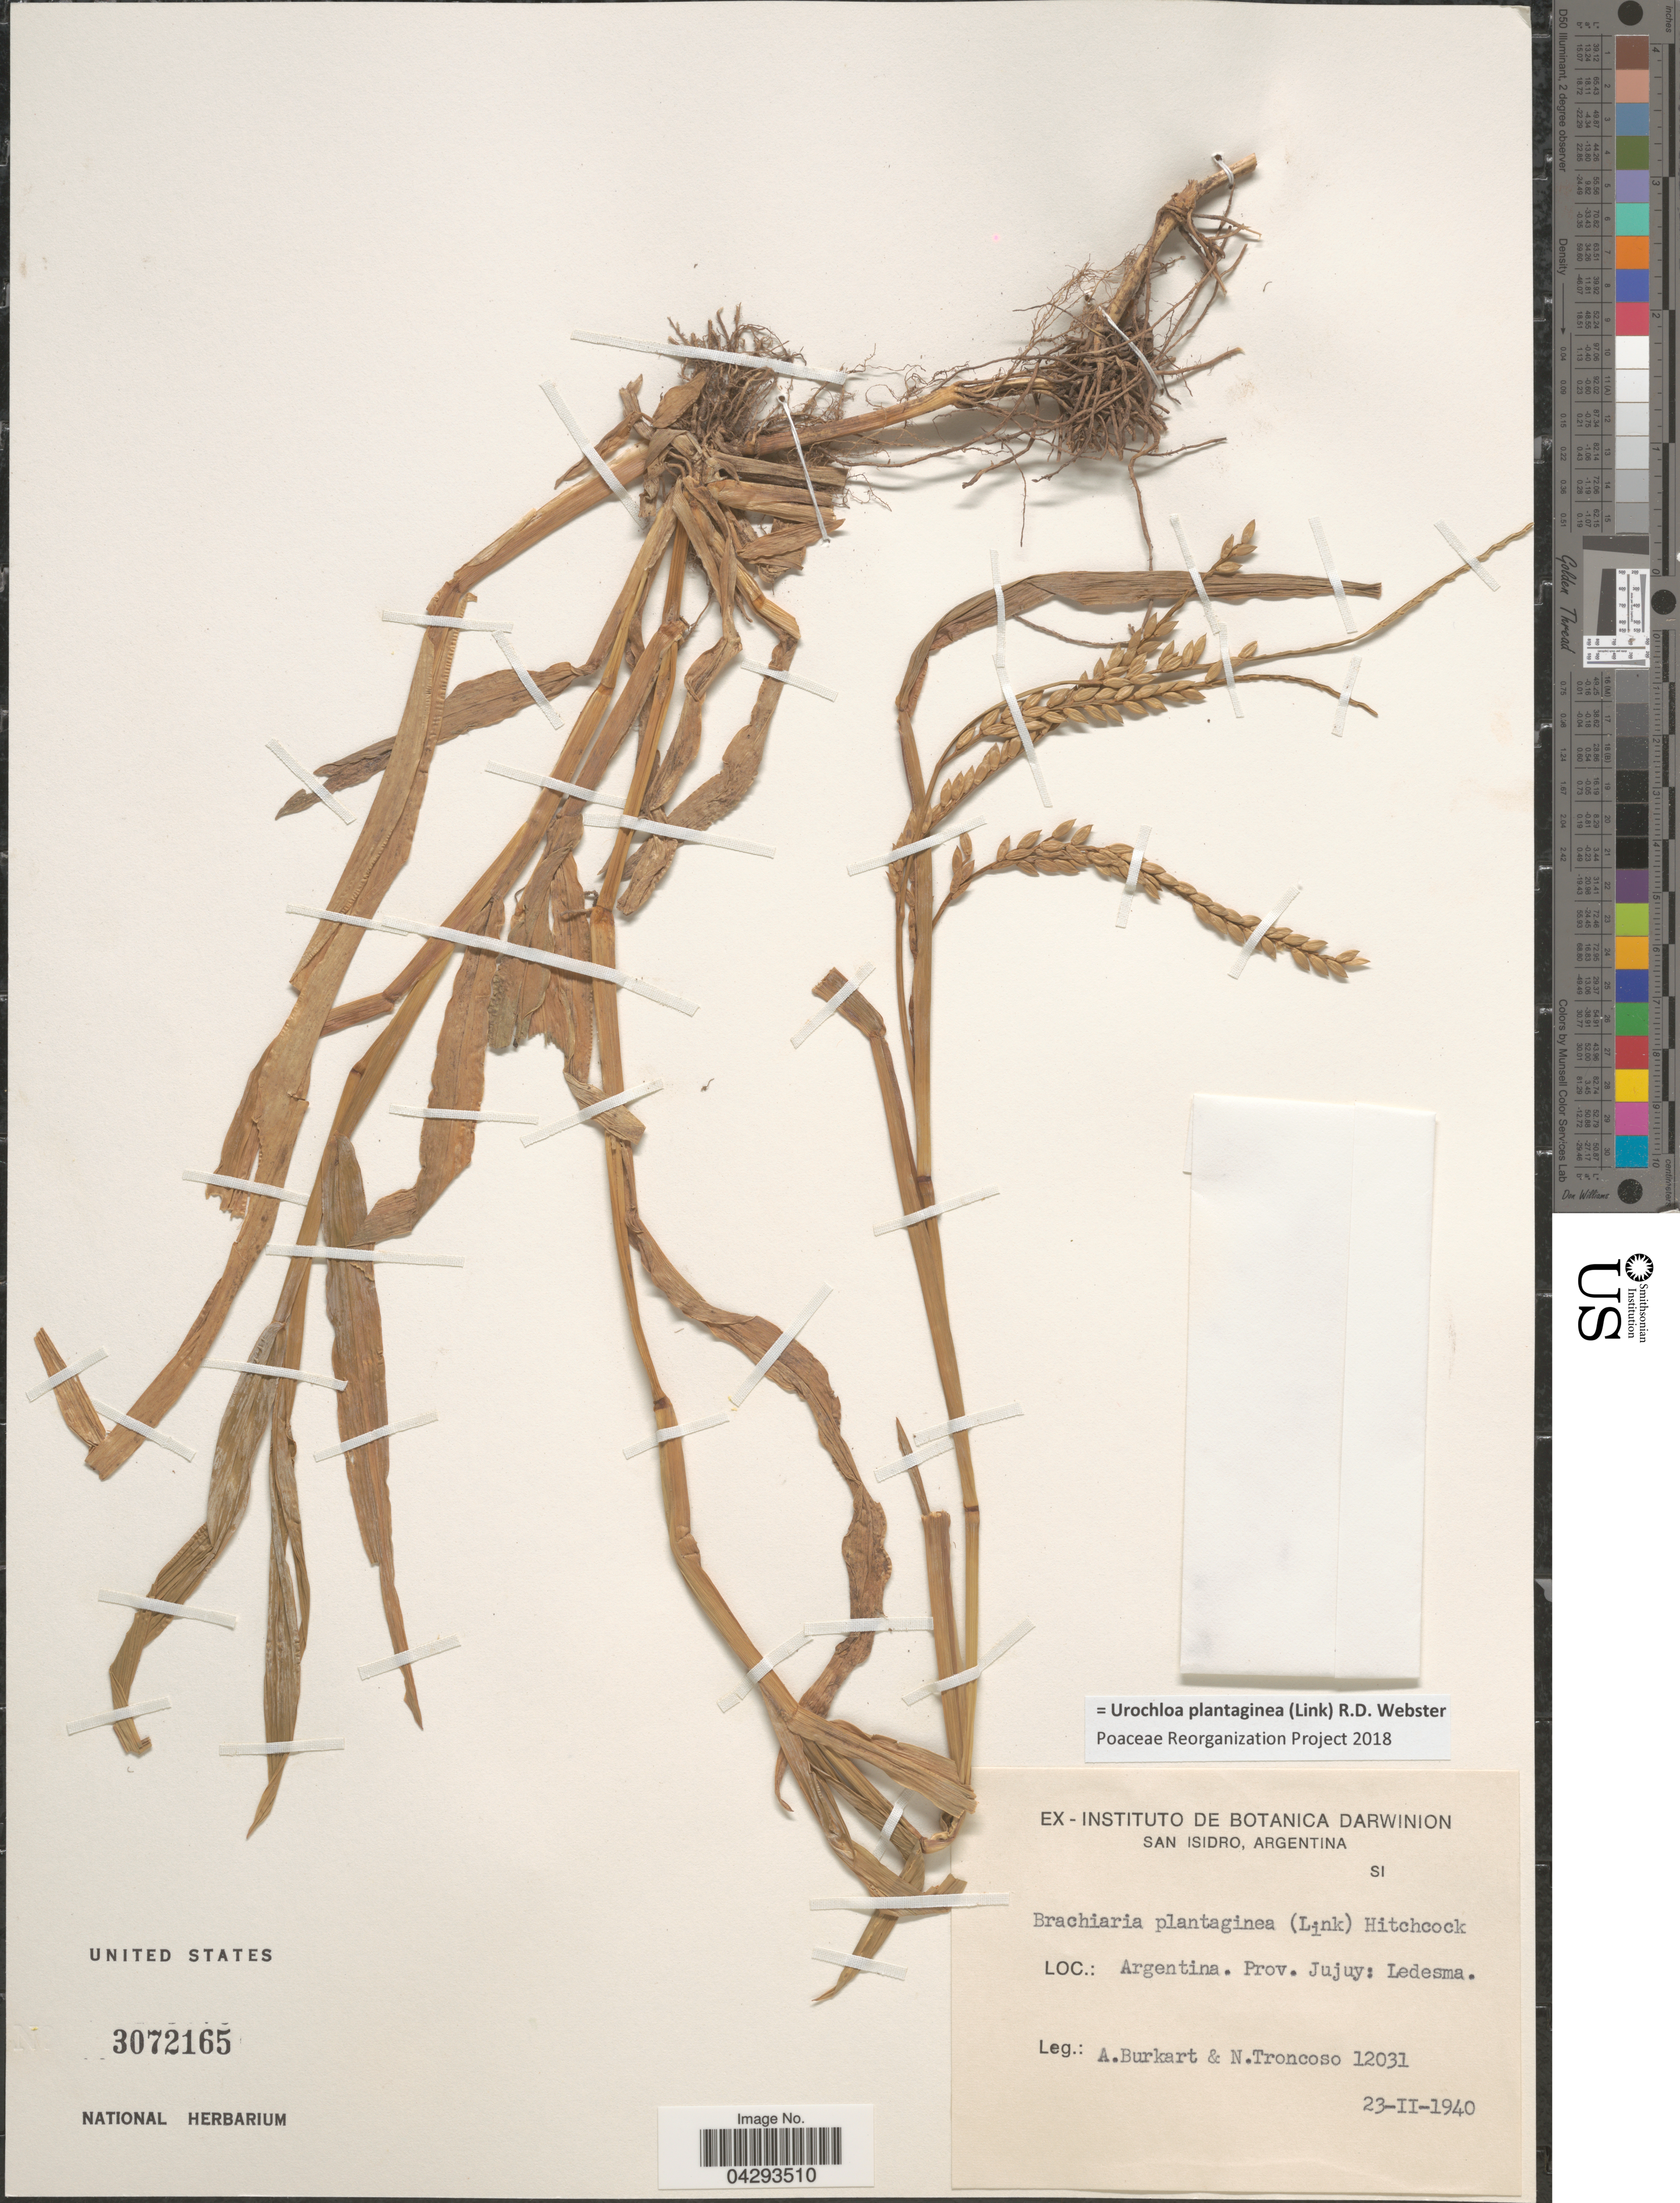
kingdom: Plantae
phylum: Tracheophyta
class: Liliopsida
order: Poales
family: Poaceae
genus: Urochloa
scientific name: Urochloa plantaginea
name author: (Link) R.D. Webster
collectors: A. E. Burkart & N. Troncoso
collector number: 12031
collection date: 1940-02-23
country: Argentina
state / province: Jujuy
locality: Ledesma.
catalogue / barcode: US 3072165